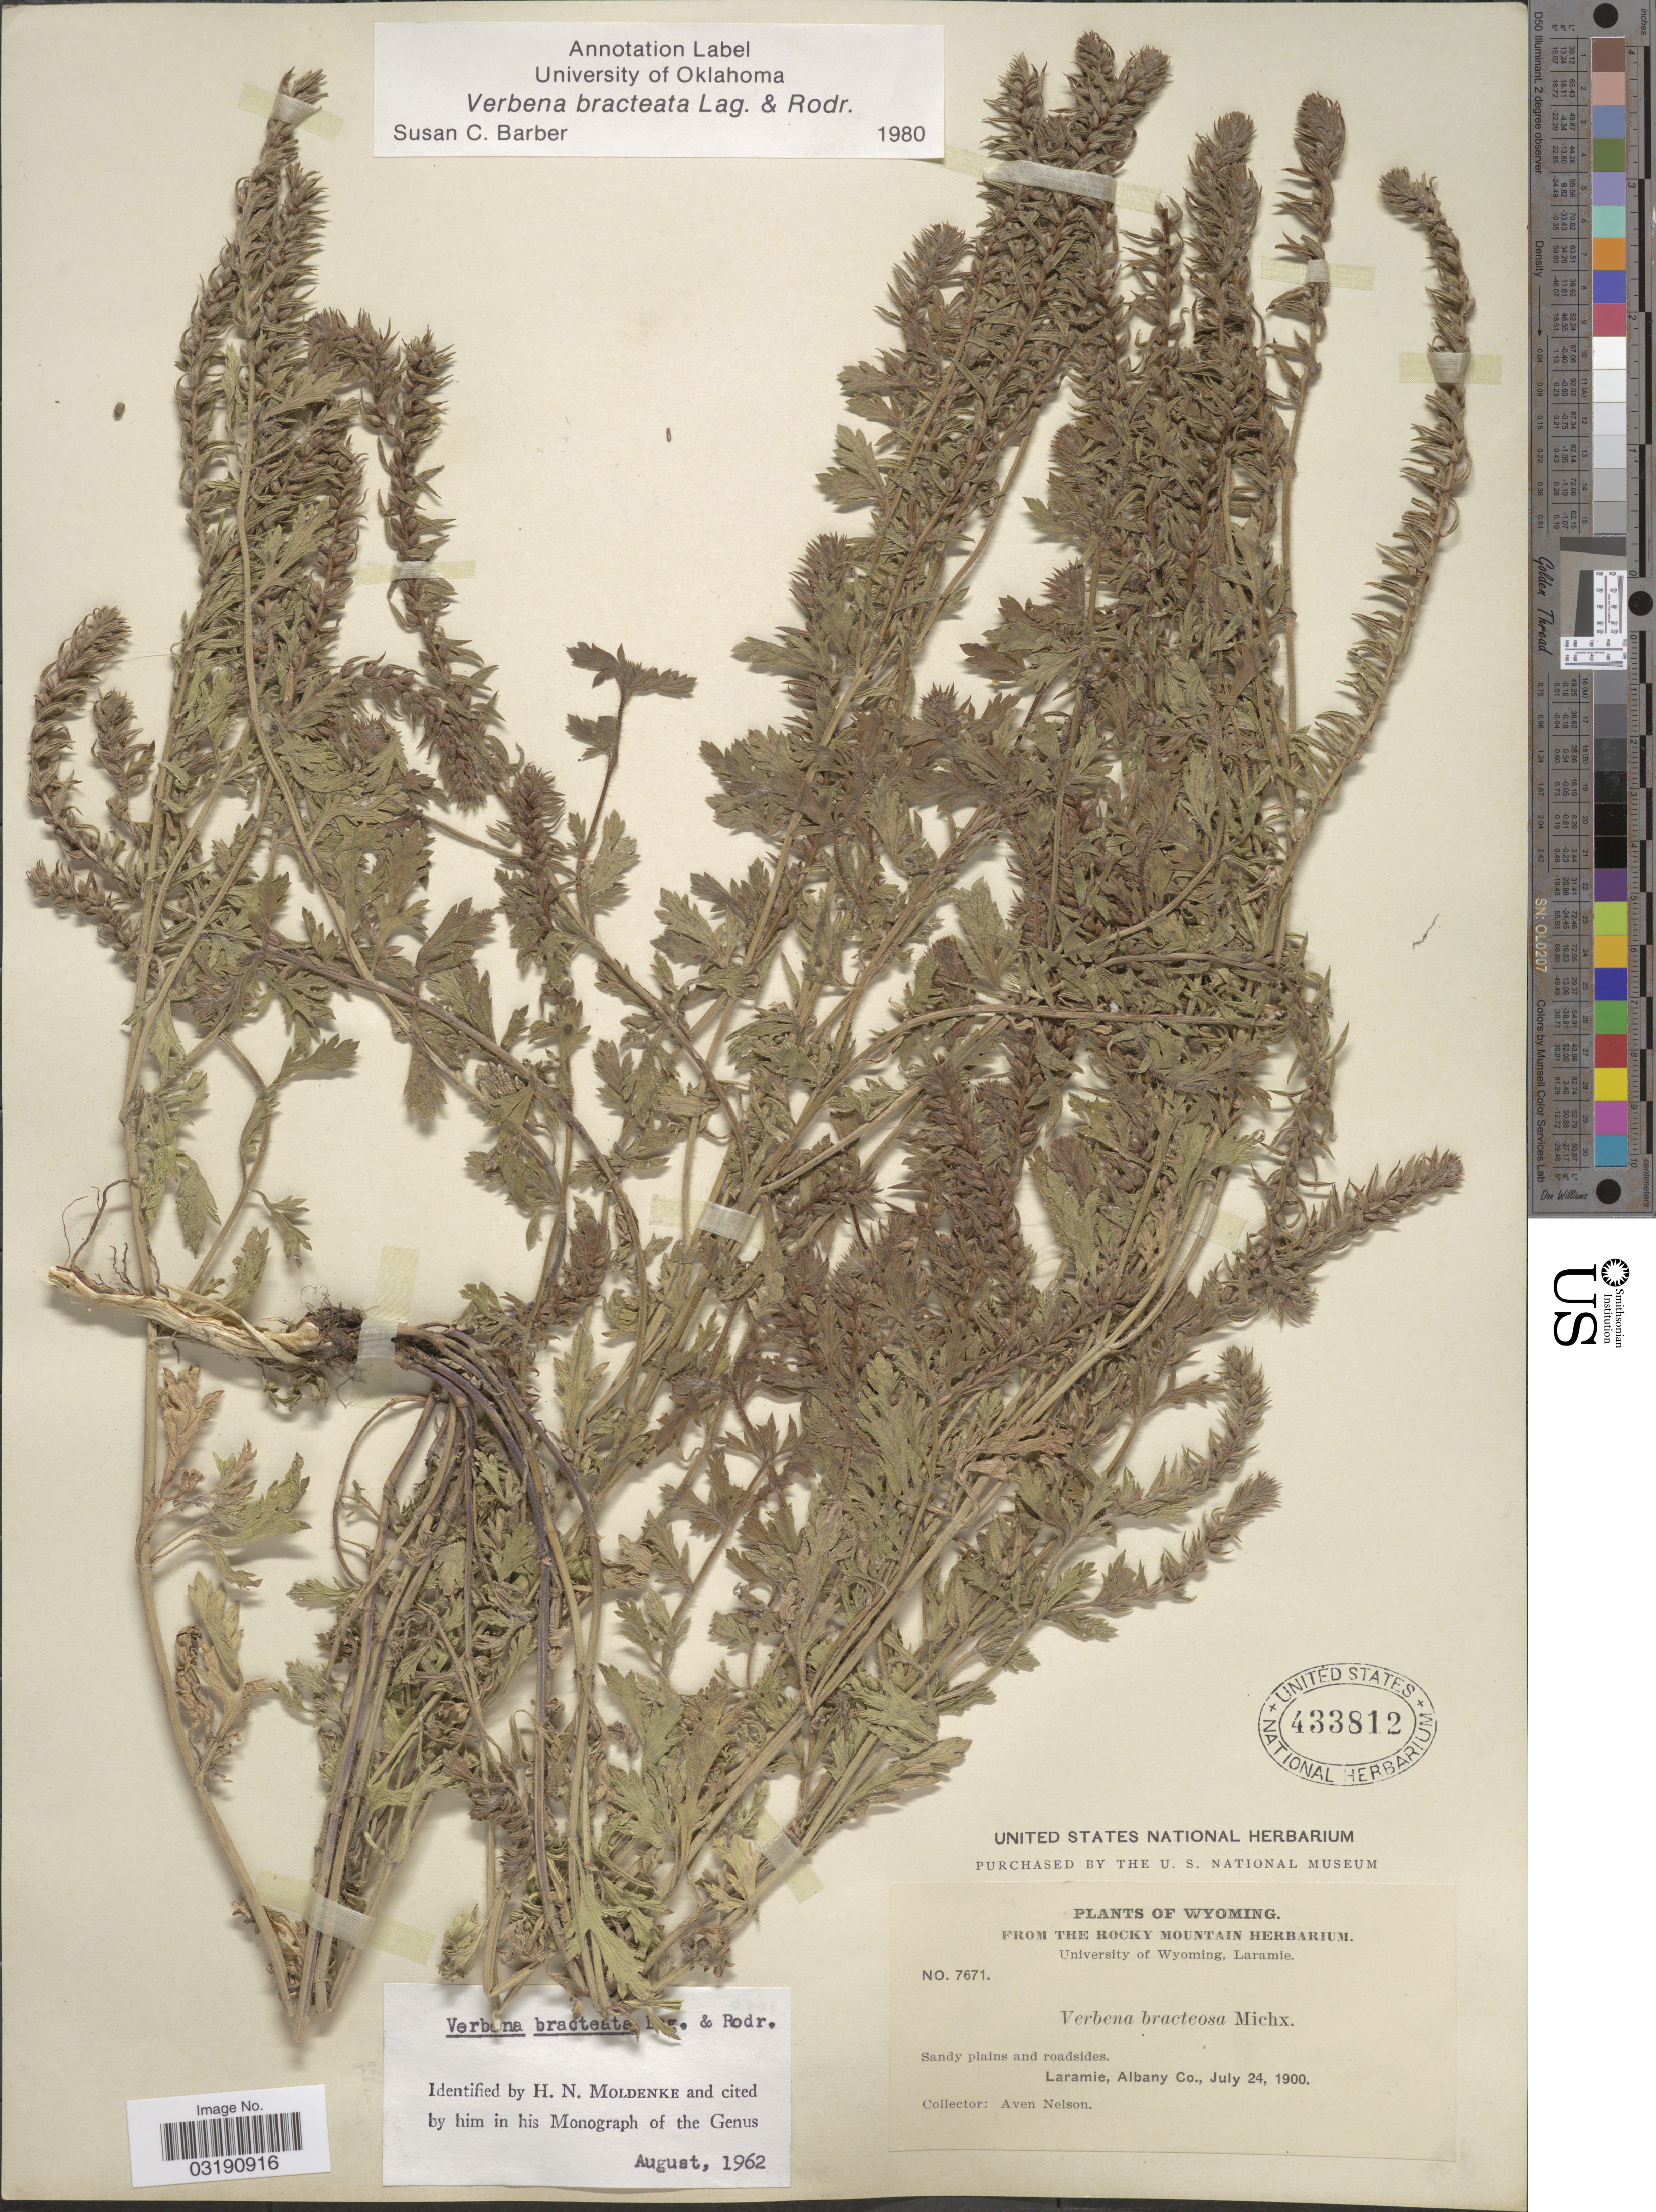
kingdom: Plantae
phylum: Tracheophyta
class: Magnoliopsida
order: Lamiales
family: Verbenaceae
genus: Verbena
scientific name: Verbena bracteata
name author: Cav. ex Lag. & Rodr.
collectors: A. Nelson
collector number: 7671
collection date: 1900-07-24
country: United States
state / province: Wyoming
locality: Sandy plains and roadsides. Laramie, Albany Co.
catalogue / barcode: US 433812